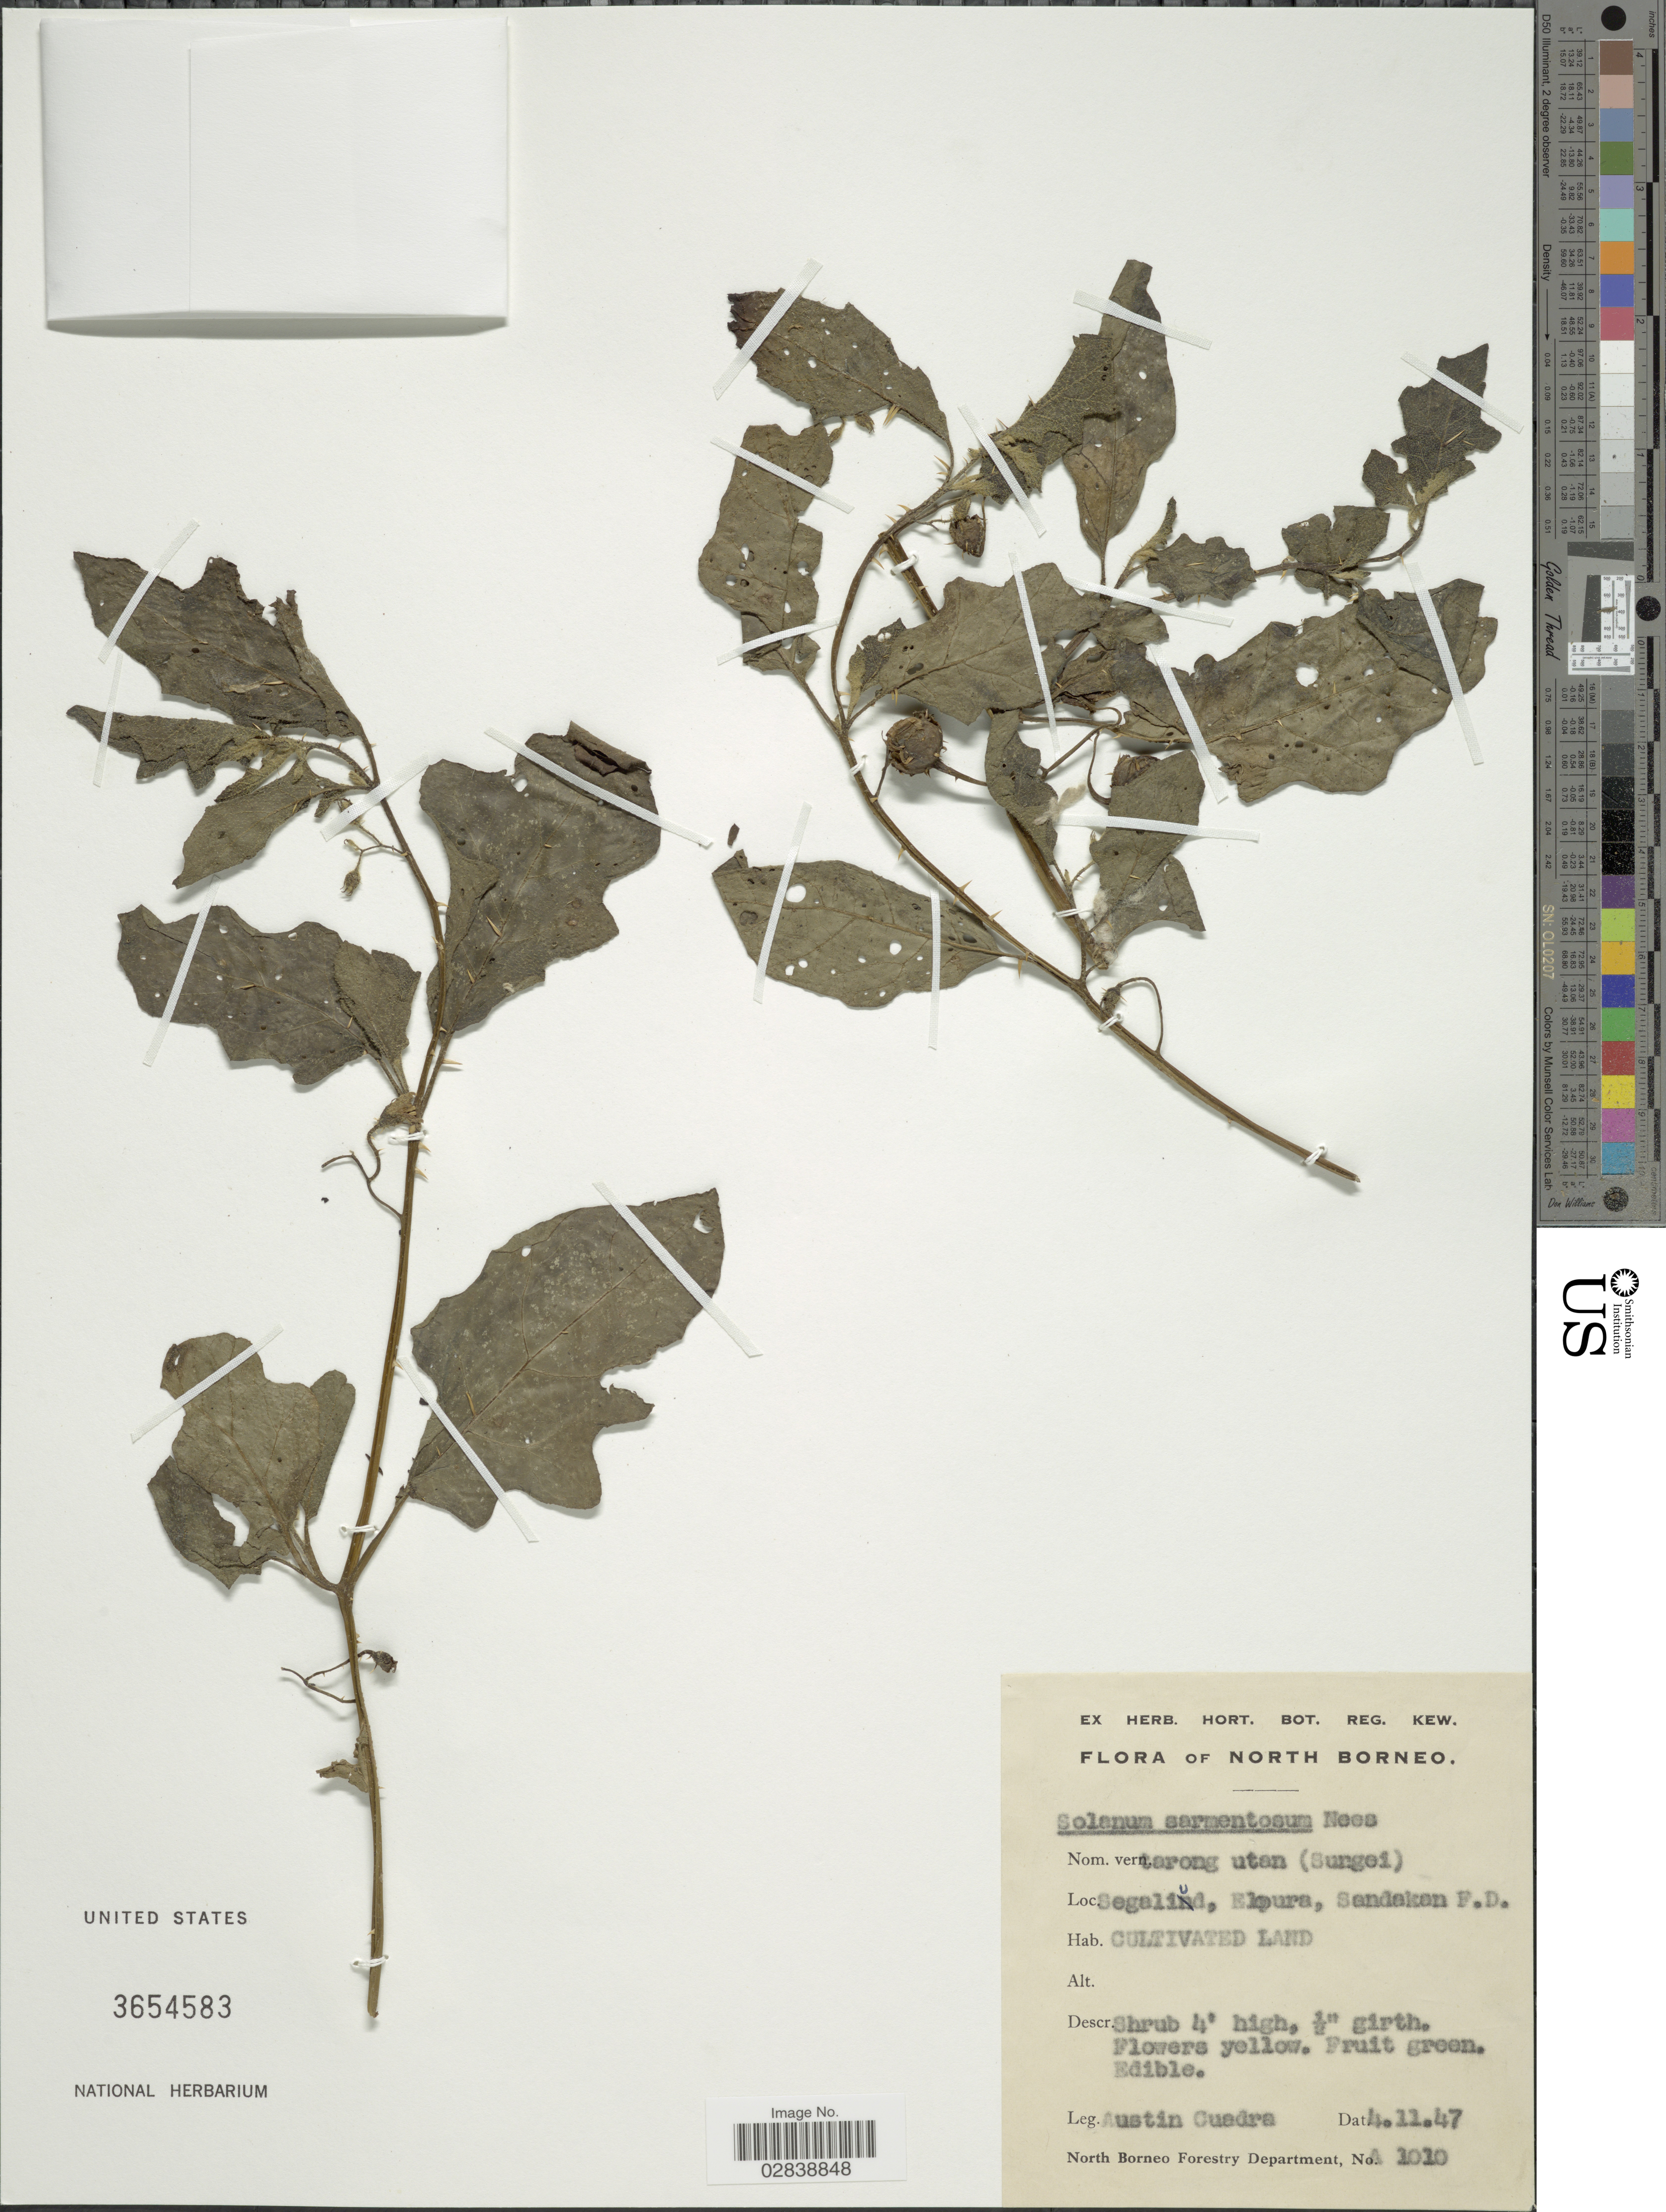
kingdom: Plantae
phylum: Tracheophyta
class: Magnoliopsida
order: Solanales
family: Solanaceae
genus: Solanum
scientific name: Solanum cyanocarphium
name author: Blume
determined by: Knapp, S. D.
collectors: A. Cuadra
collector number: A 1010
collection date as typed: Transcribed d/m/y: 4/11/47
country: Malaysia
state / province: Sabah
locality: North Borneo. Segaliud, Elopura, Sandakan F. D.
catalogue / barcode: US 3654583